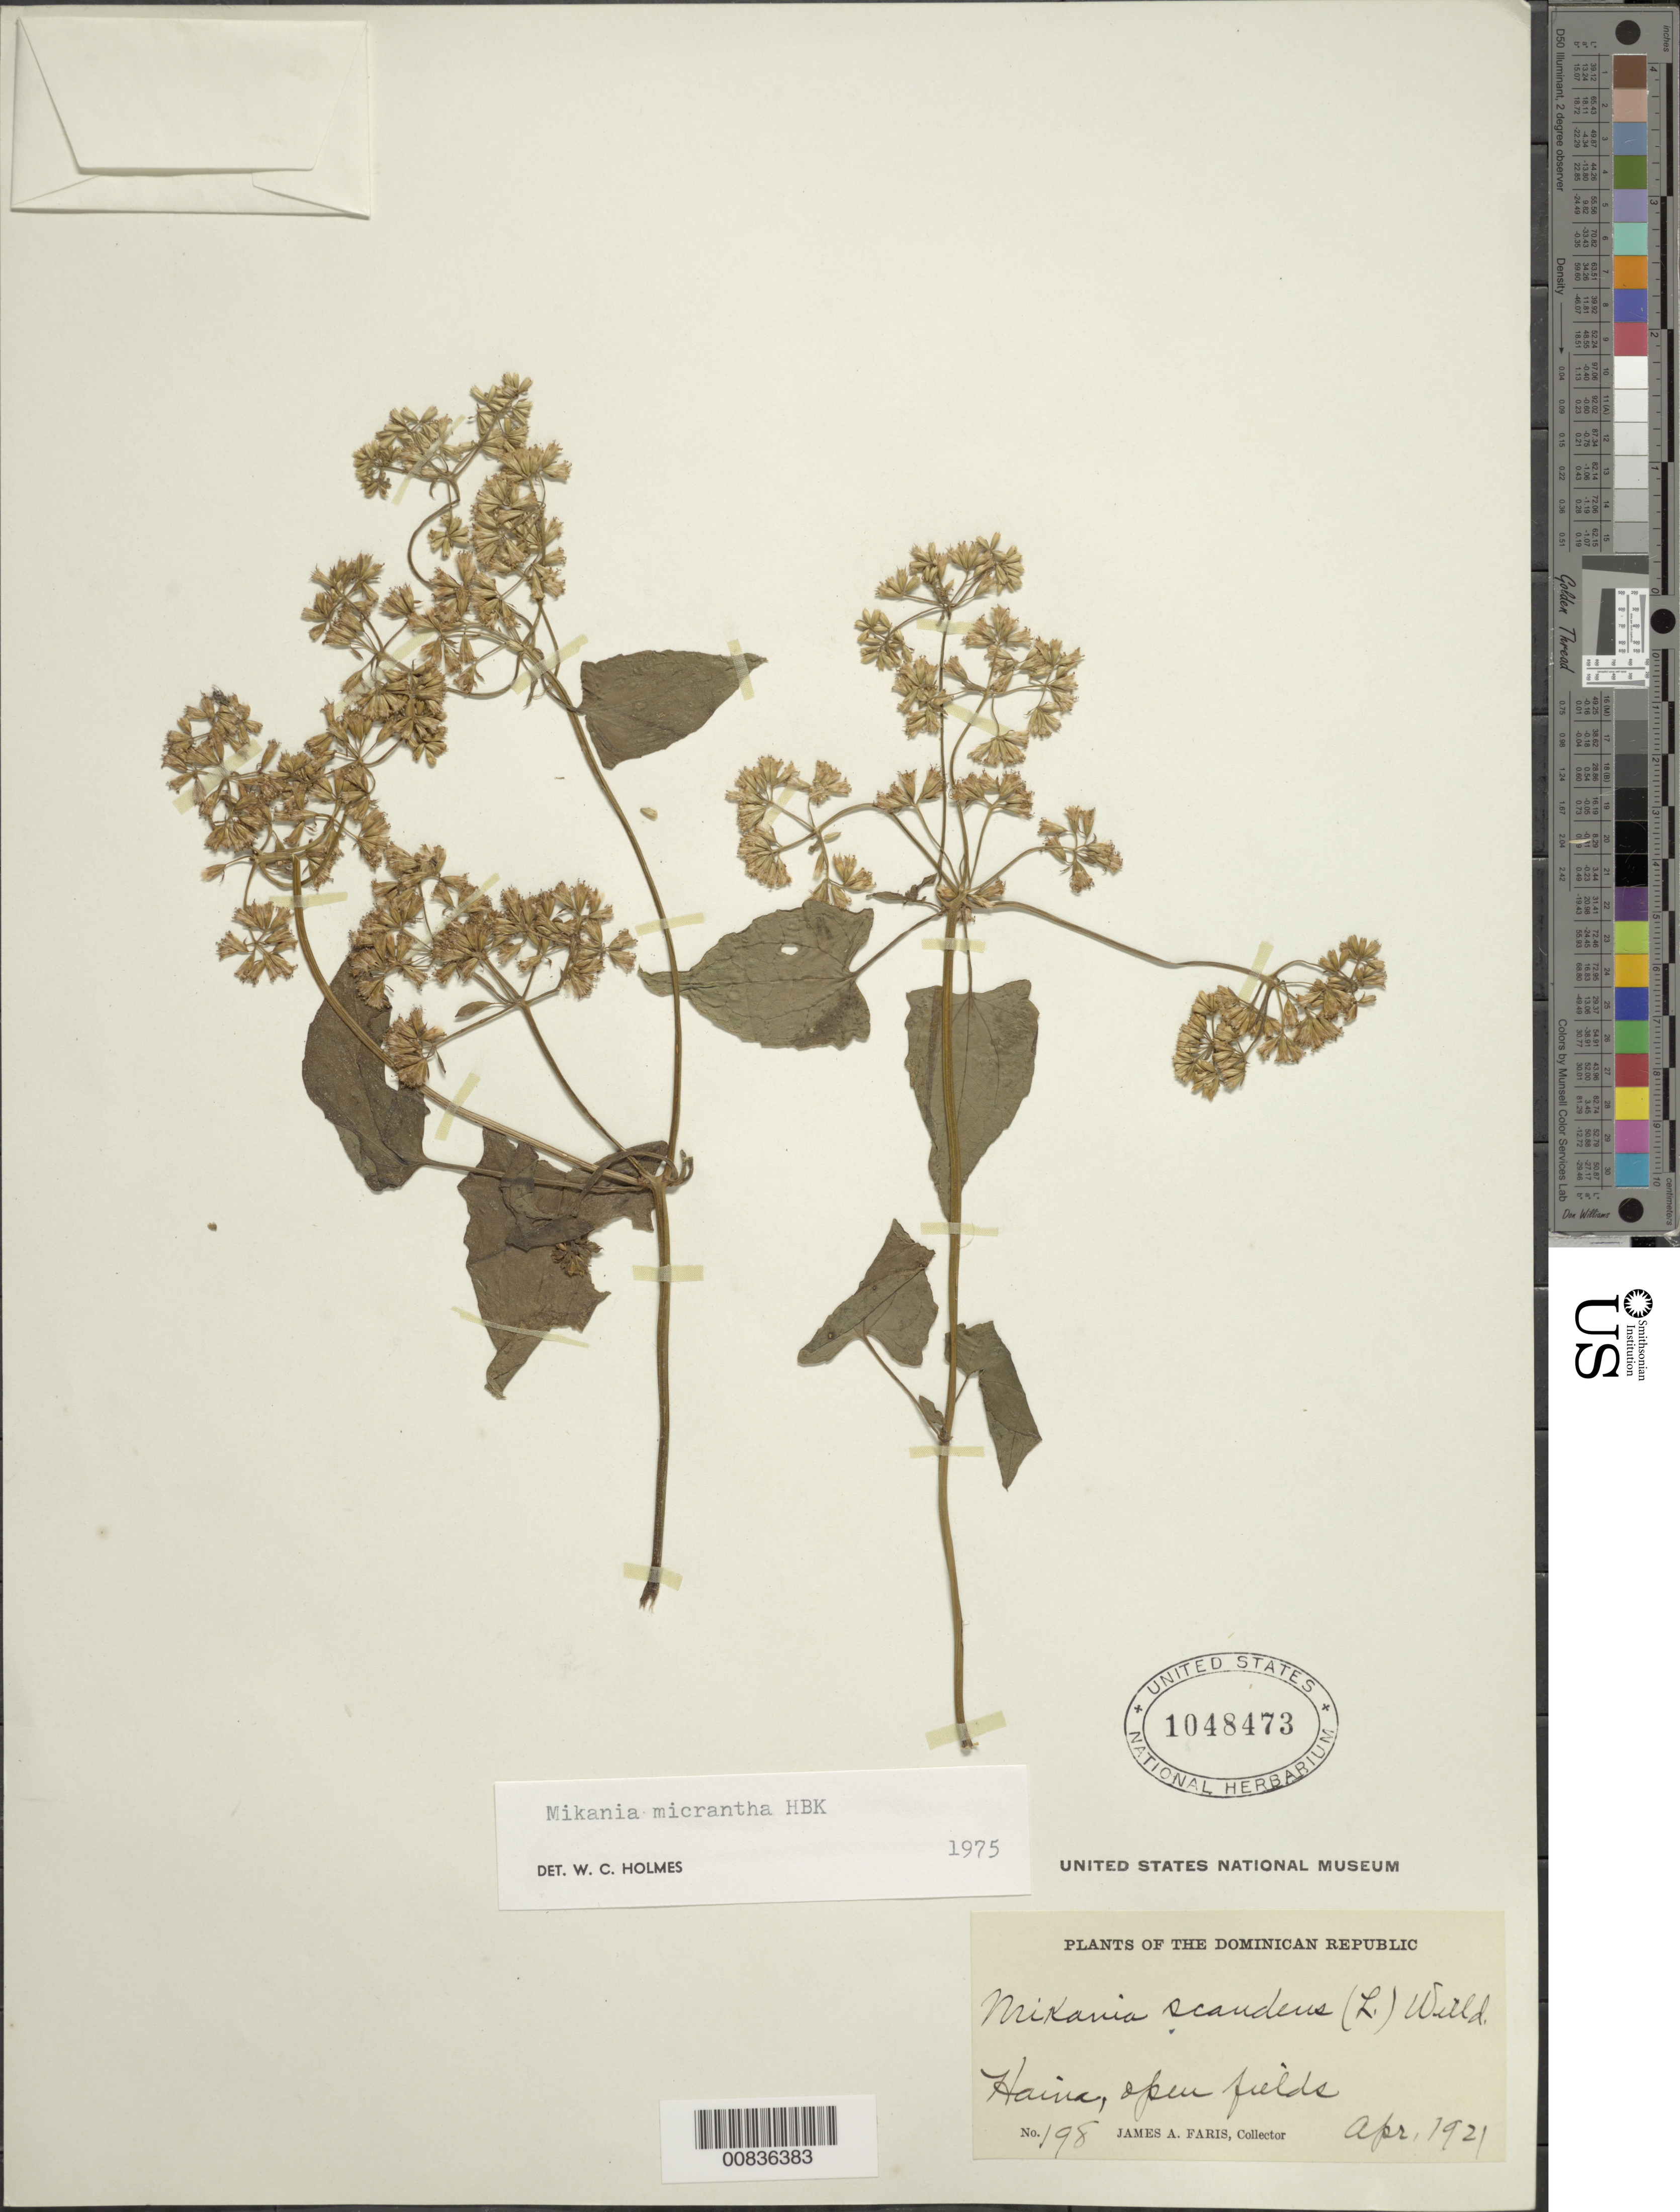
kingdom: Plantae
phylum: Tracheophyta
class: Magnoliopsida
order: Asterales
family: Asteraceae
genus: Mikania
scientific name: Mikania micrantha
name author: Kunth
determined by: Holmes, W. C.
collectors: J. Faris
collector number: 198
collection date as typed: Apr 1921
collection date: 1921-04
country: Dominican Republic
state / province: San Cristóbal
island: Hispaniola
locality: Haina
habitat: Open fields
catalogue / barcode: US 1048473